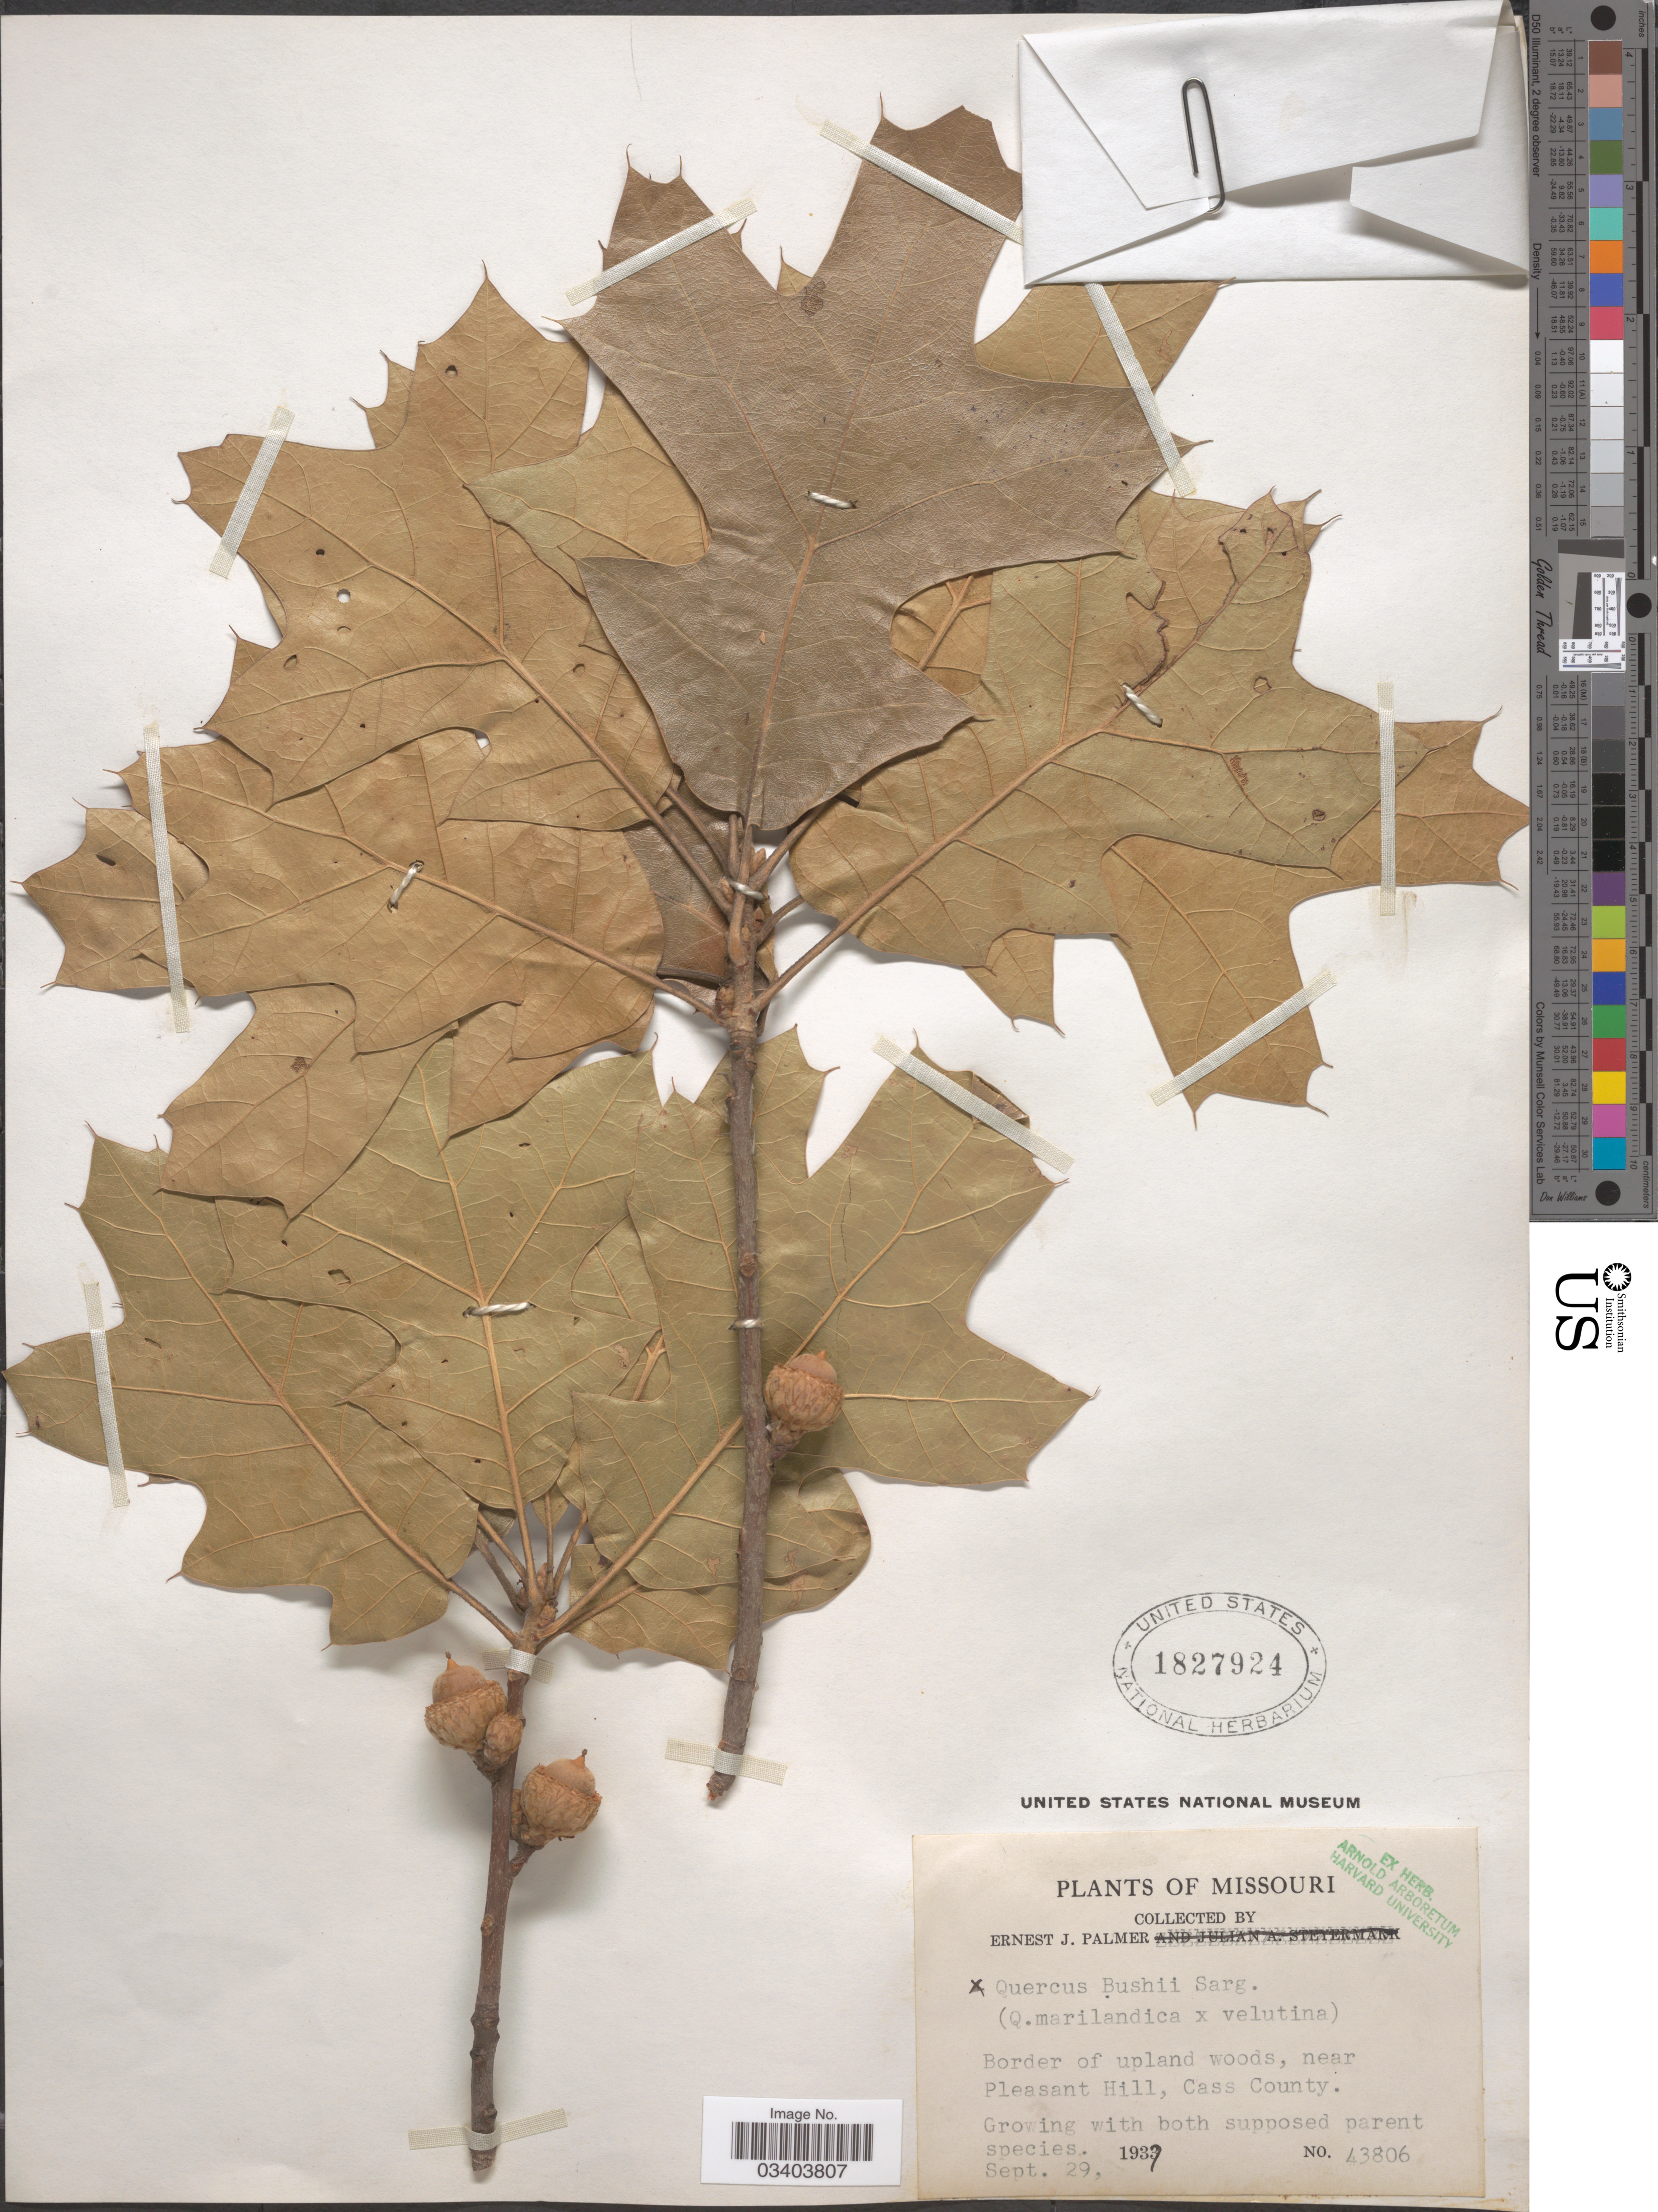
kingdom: Plantae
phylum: Tracheophyta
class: Magnoliopsida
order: Fagales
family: Fagaceae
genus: Quercus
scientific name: Quercus x bushii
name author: Sarg.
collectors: E. J. Palmer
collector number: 43806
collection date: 1937-09-29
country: United States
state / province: Missouri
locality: Border of upland woods, near Pleasant Hill, Cass County.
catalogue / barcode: US 1827924